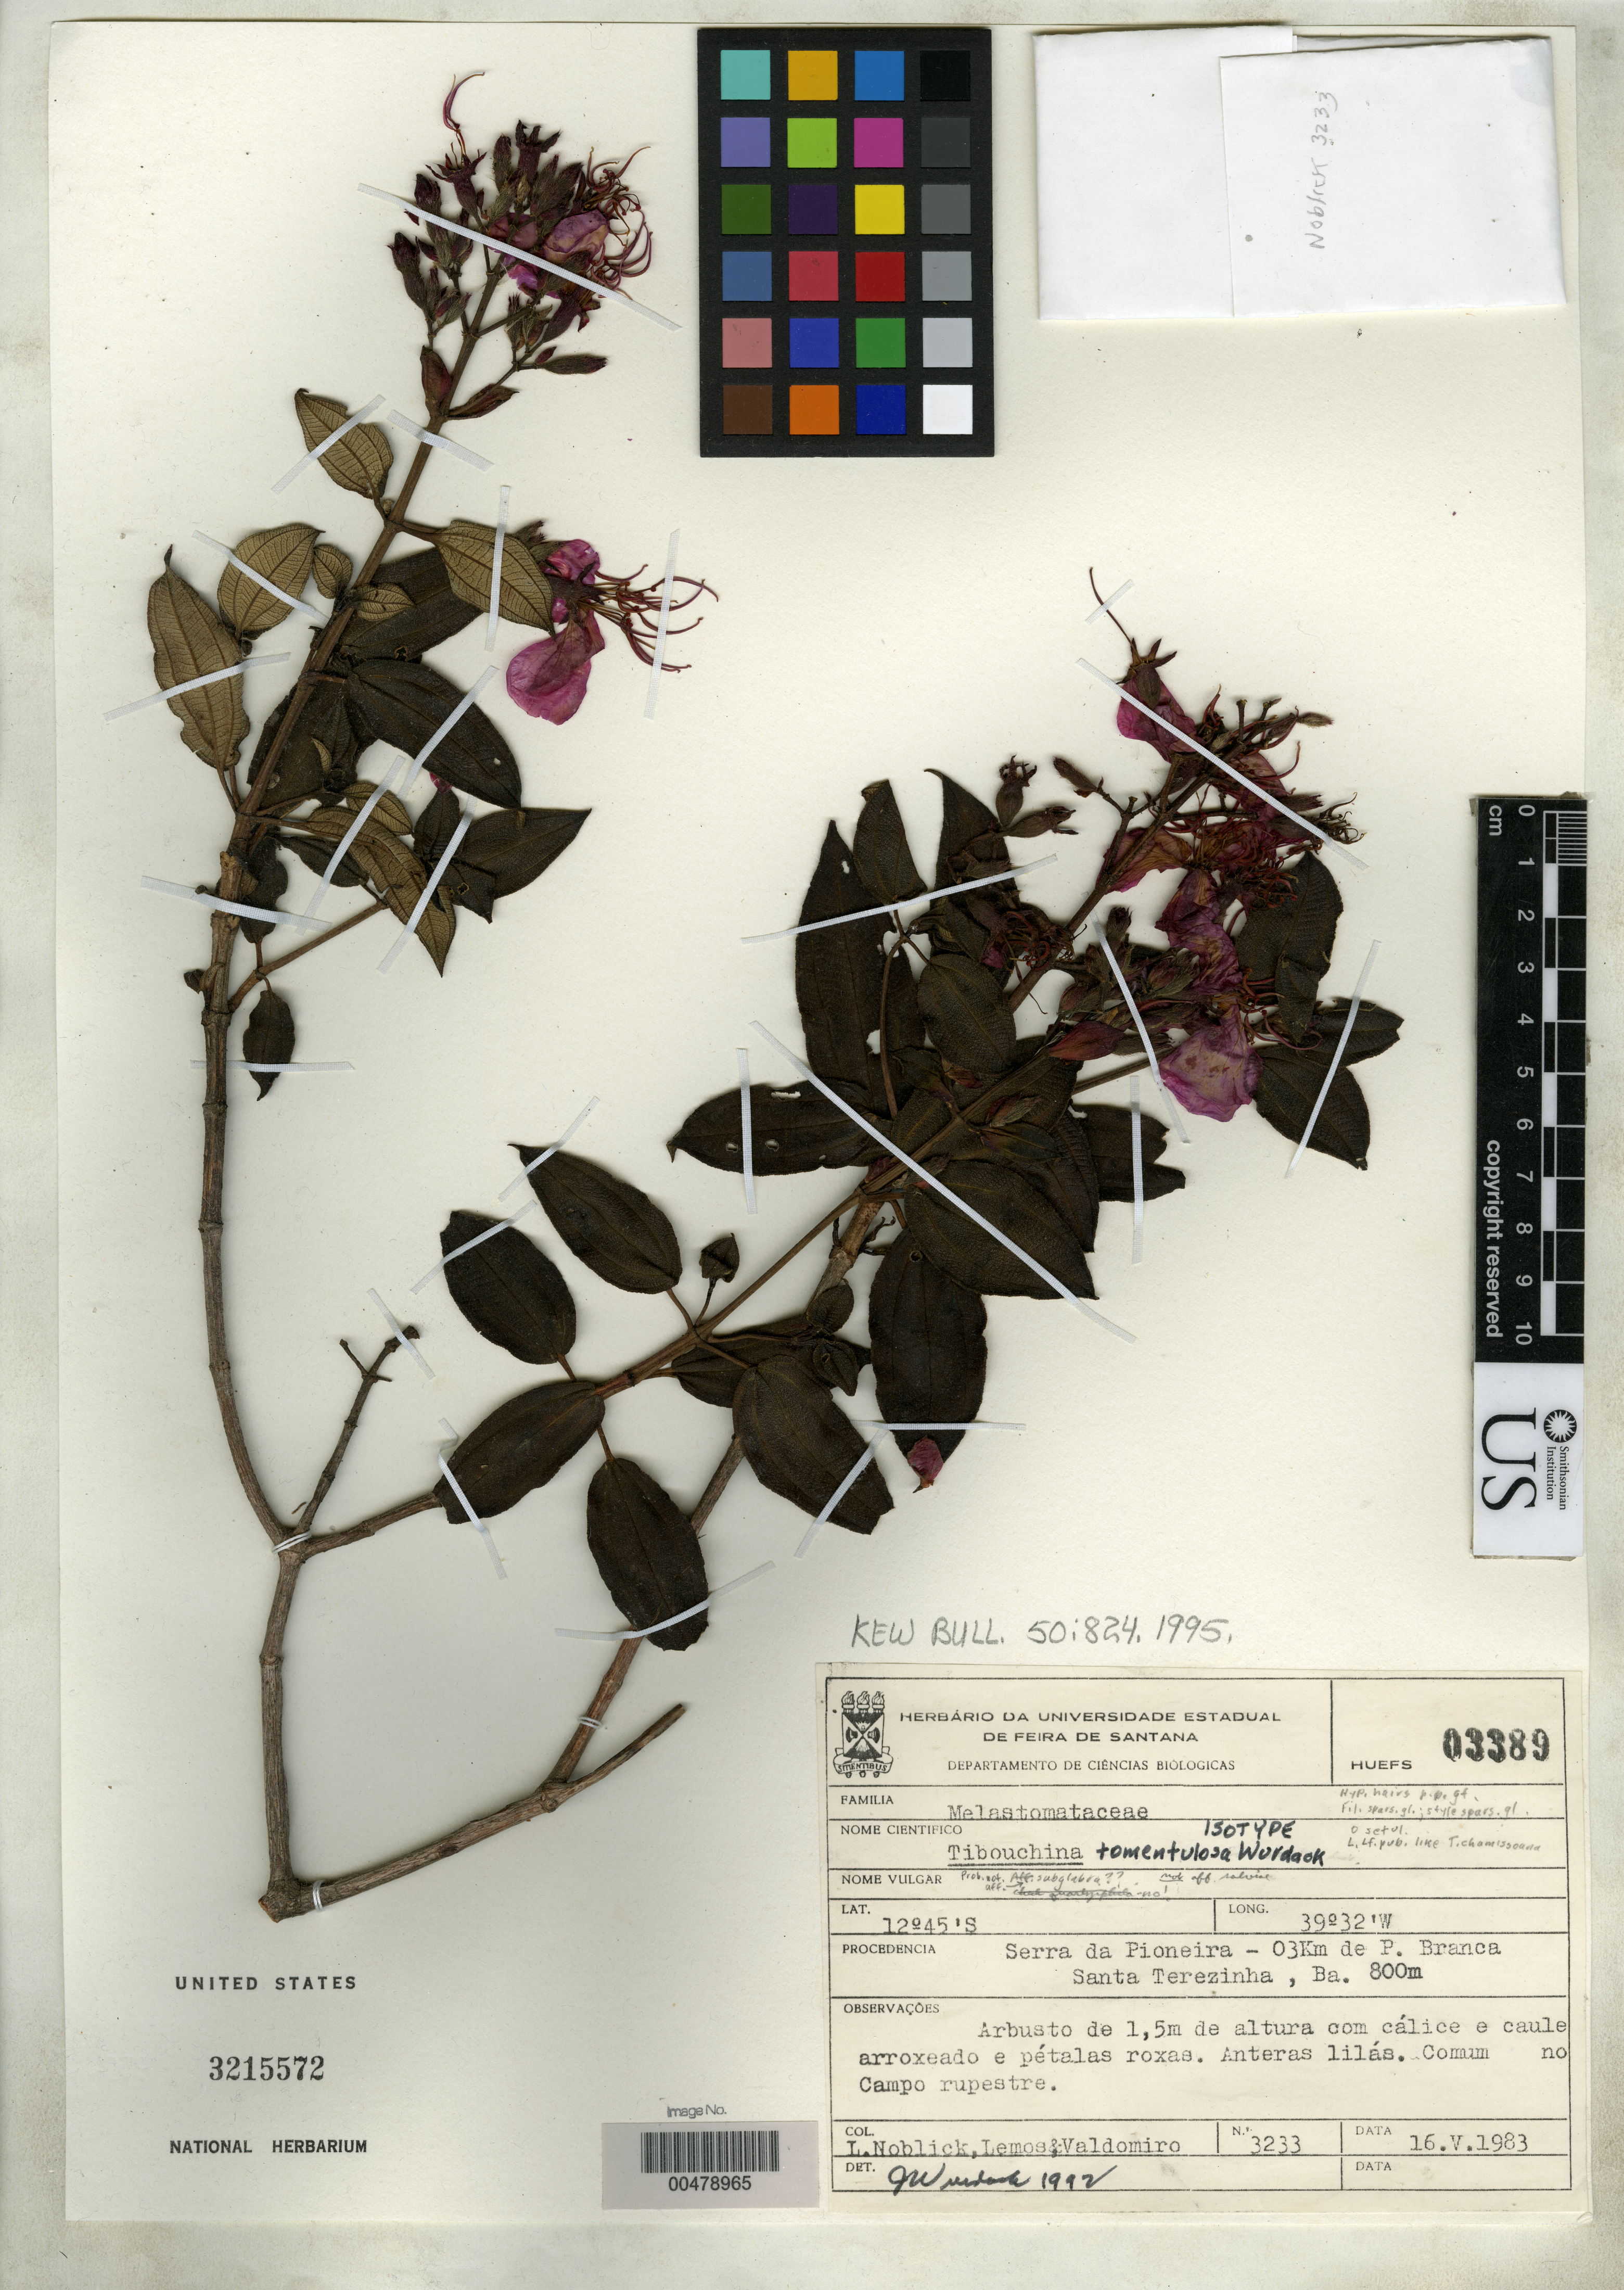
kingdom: Plantae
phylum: Tracheophyta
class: Magnoliopsida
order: Myrtales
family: Melastomataceae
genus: Tibouchina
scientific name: Tibouchina tomentulosa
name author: Wurdack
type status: Isotype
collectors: L. R. Noblick, -- Lemos & -. Valdomiro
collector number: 3233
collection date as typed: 16 May 1983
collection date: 1983-05-16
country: Brazil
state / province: Bahia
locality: Serra da Pioneira, 03 km Dep. Branca, Santa Terezinha.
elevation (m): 800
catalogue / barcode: US 3215572